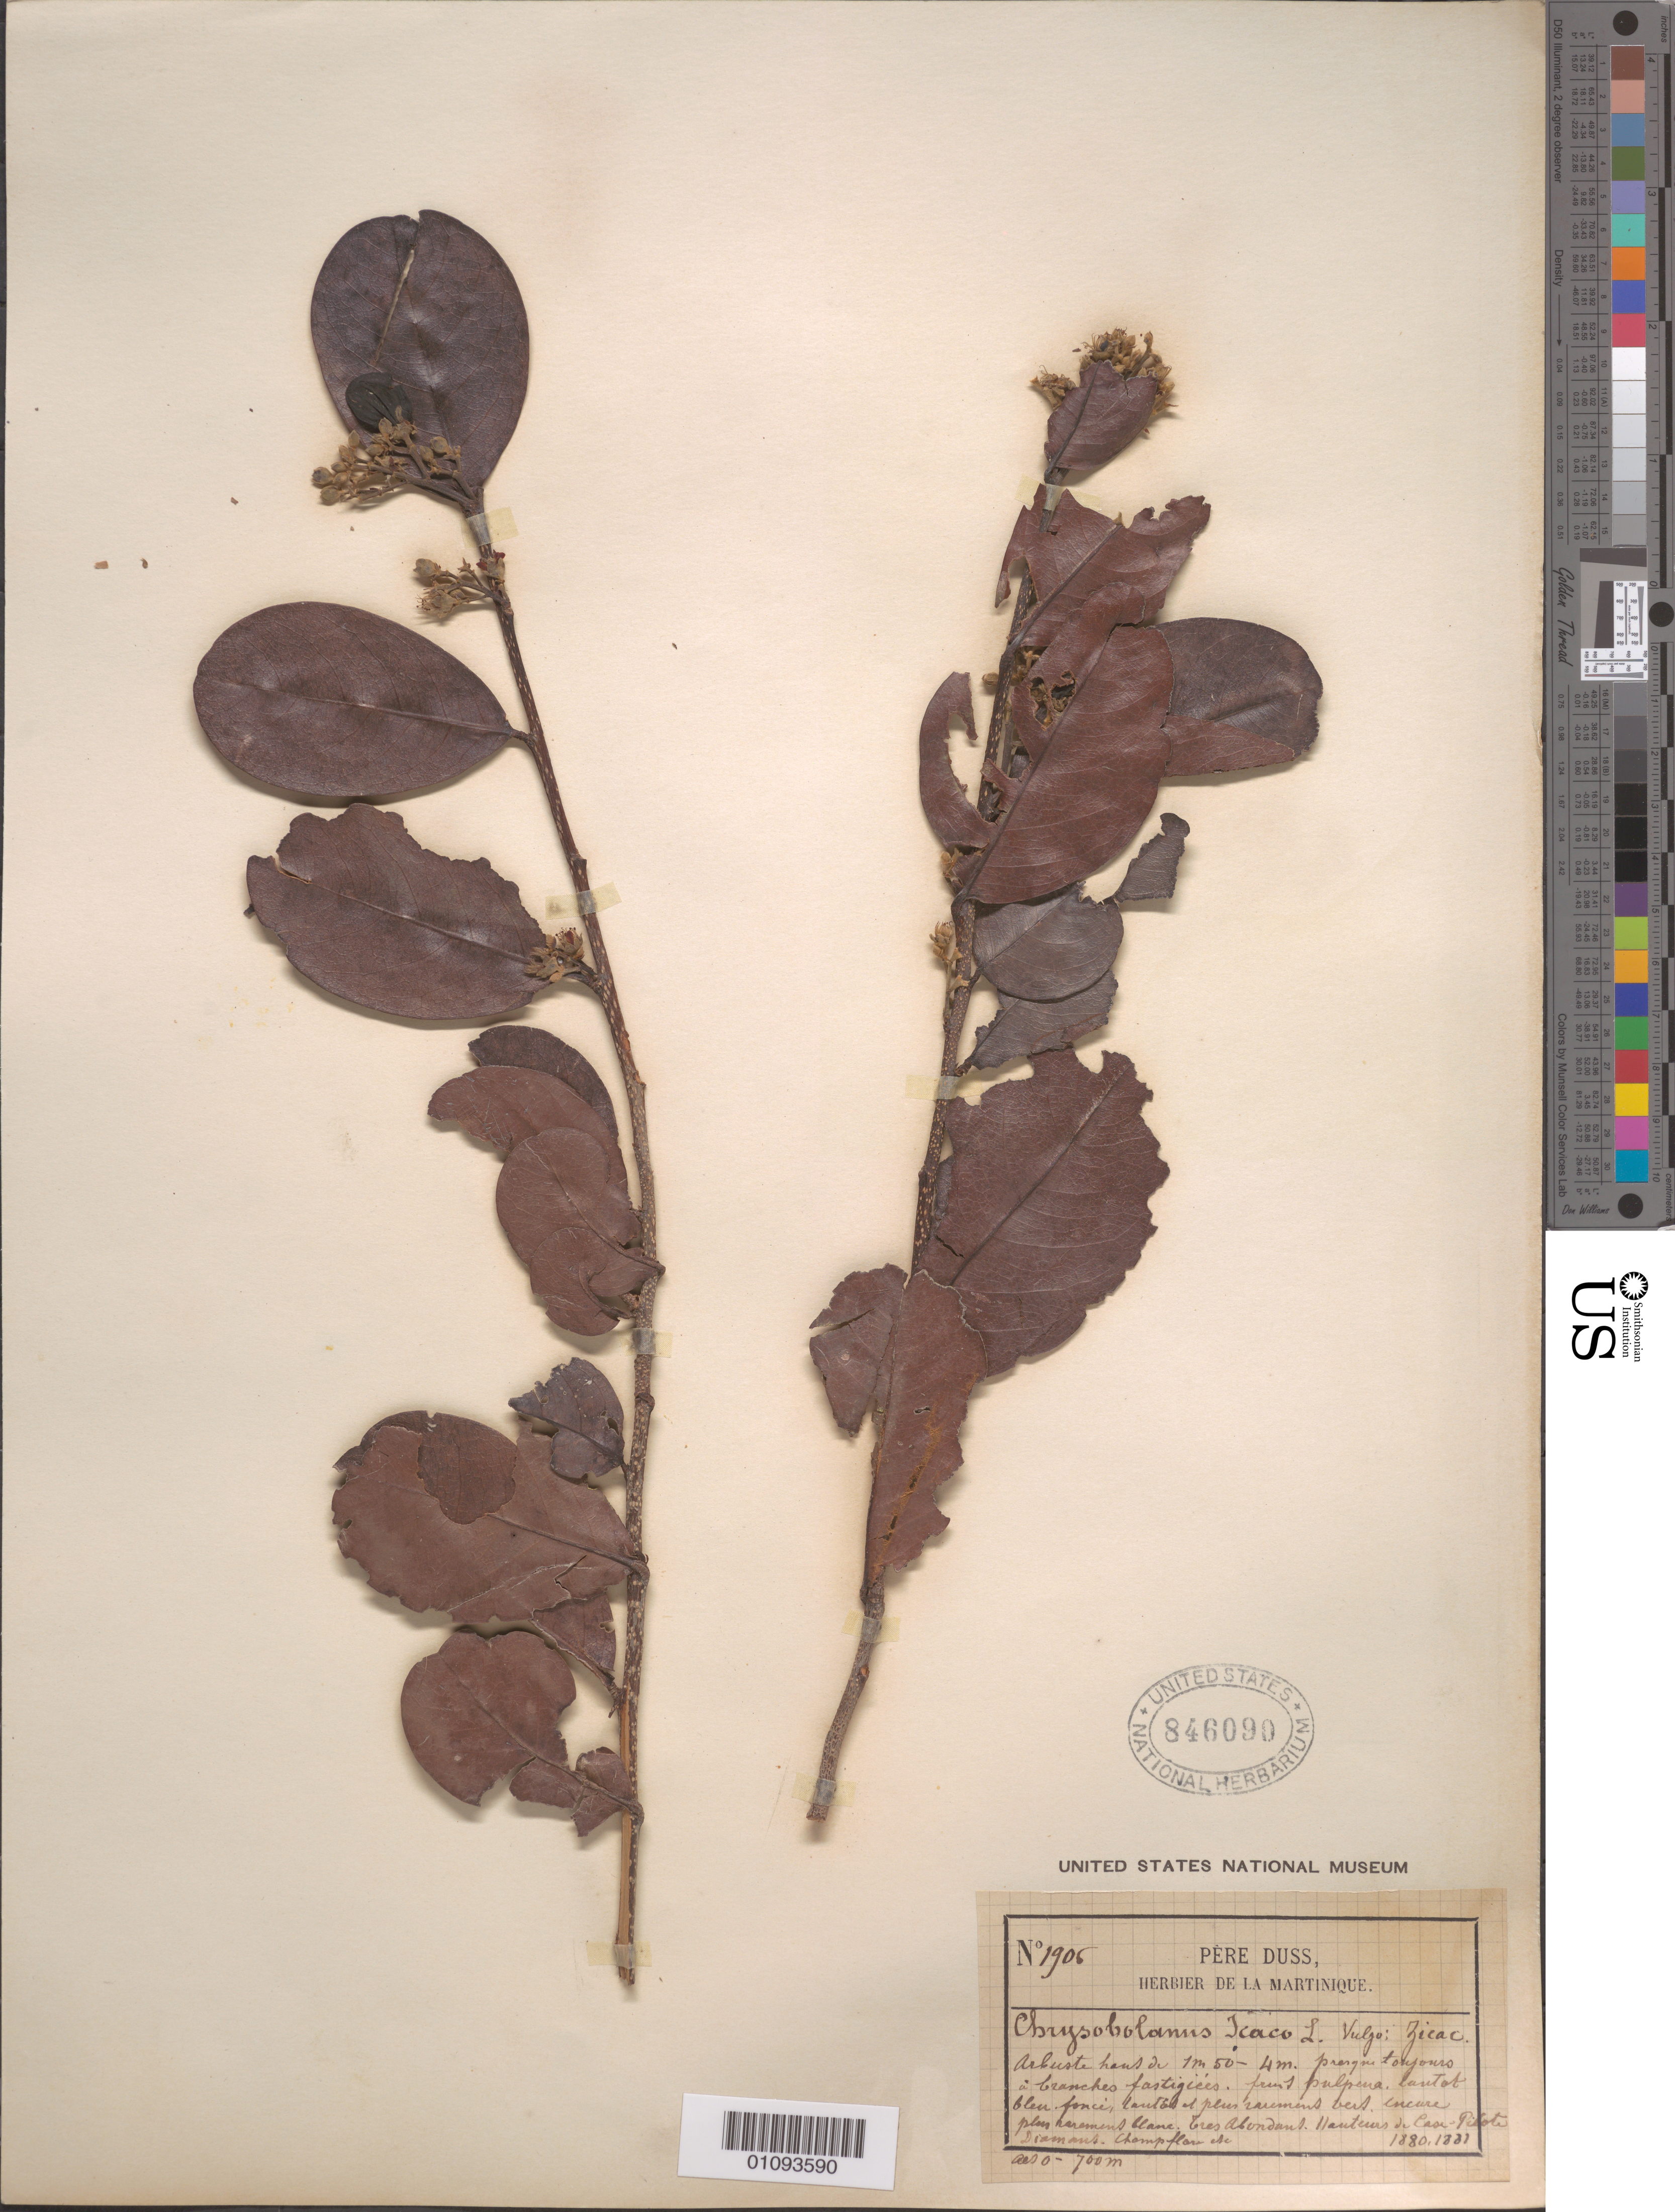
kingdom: Plantae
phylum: Tracheophyta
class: Magnoliopsida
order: Malpighiales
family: Chrysobalanaceae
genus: Chrysobalanus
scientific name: Chrysobalanus icaco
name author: L.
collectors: Père Duss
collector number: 1905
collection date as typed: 1880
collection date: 1880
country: Martinique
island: Martinique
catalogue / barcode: US 846090